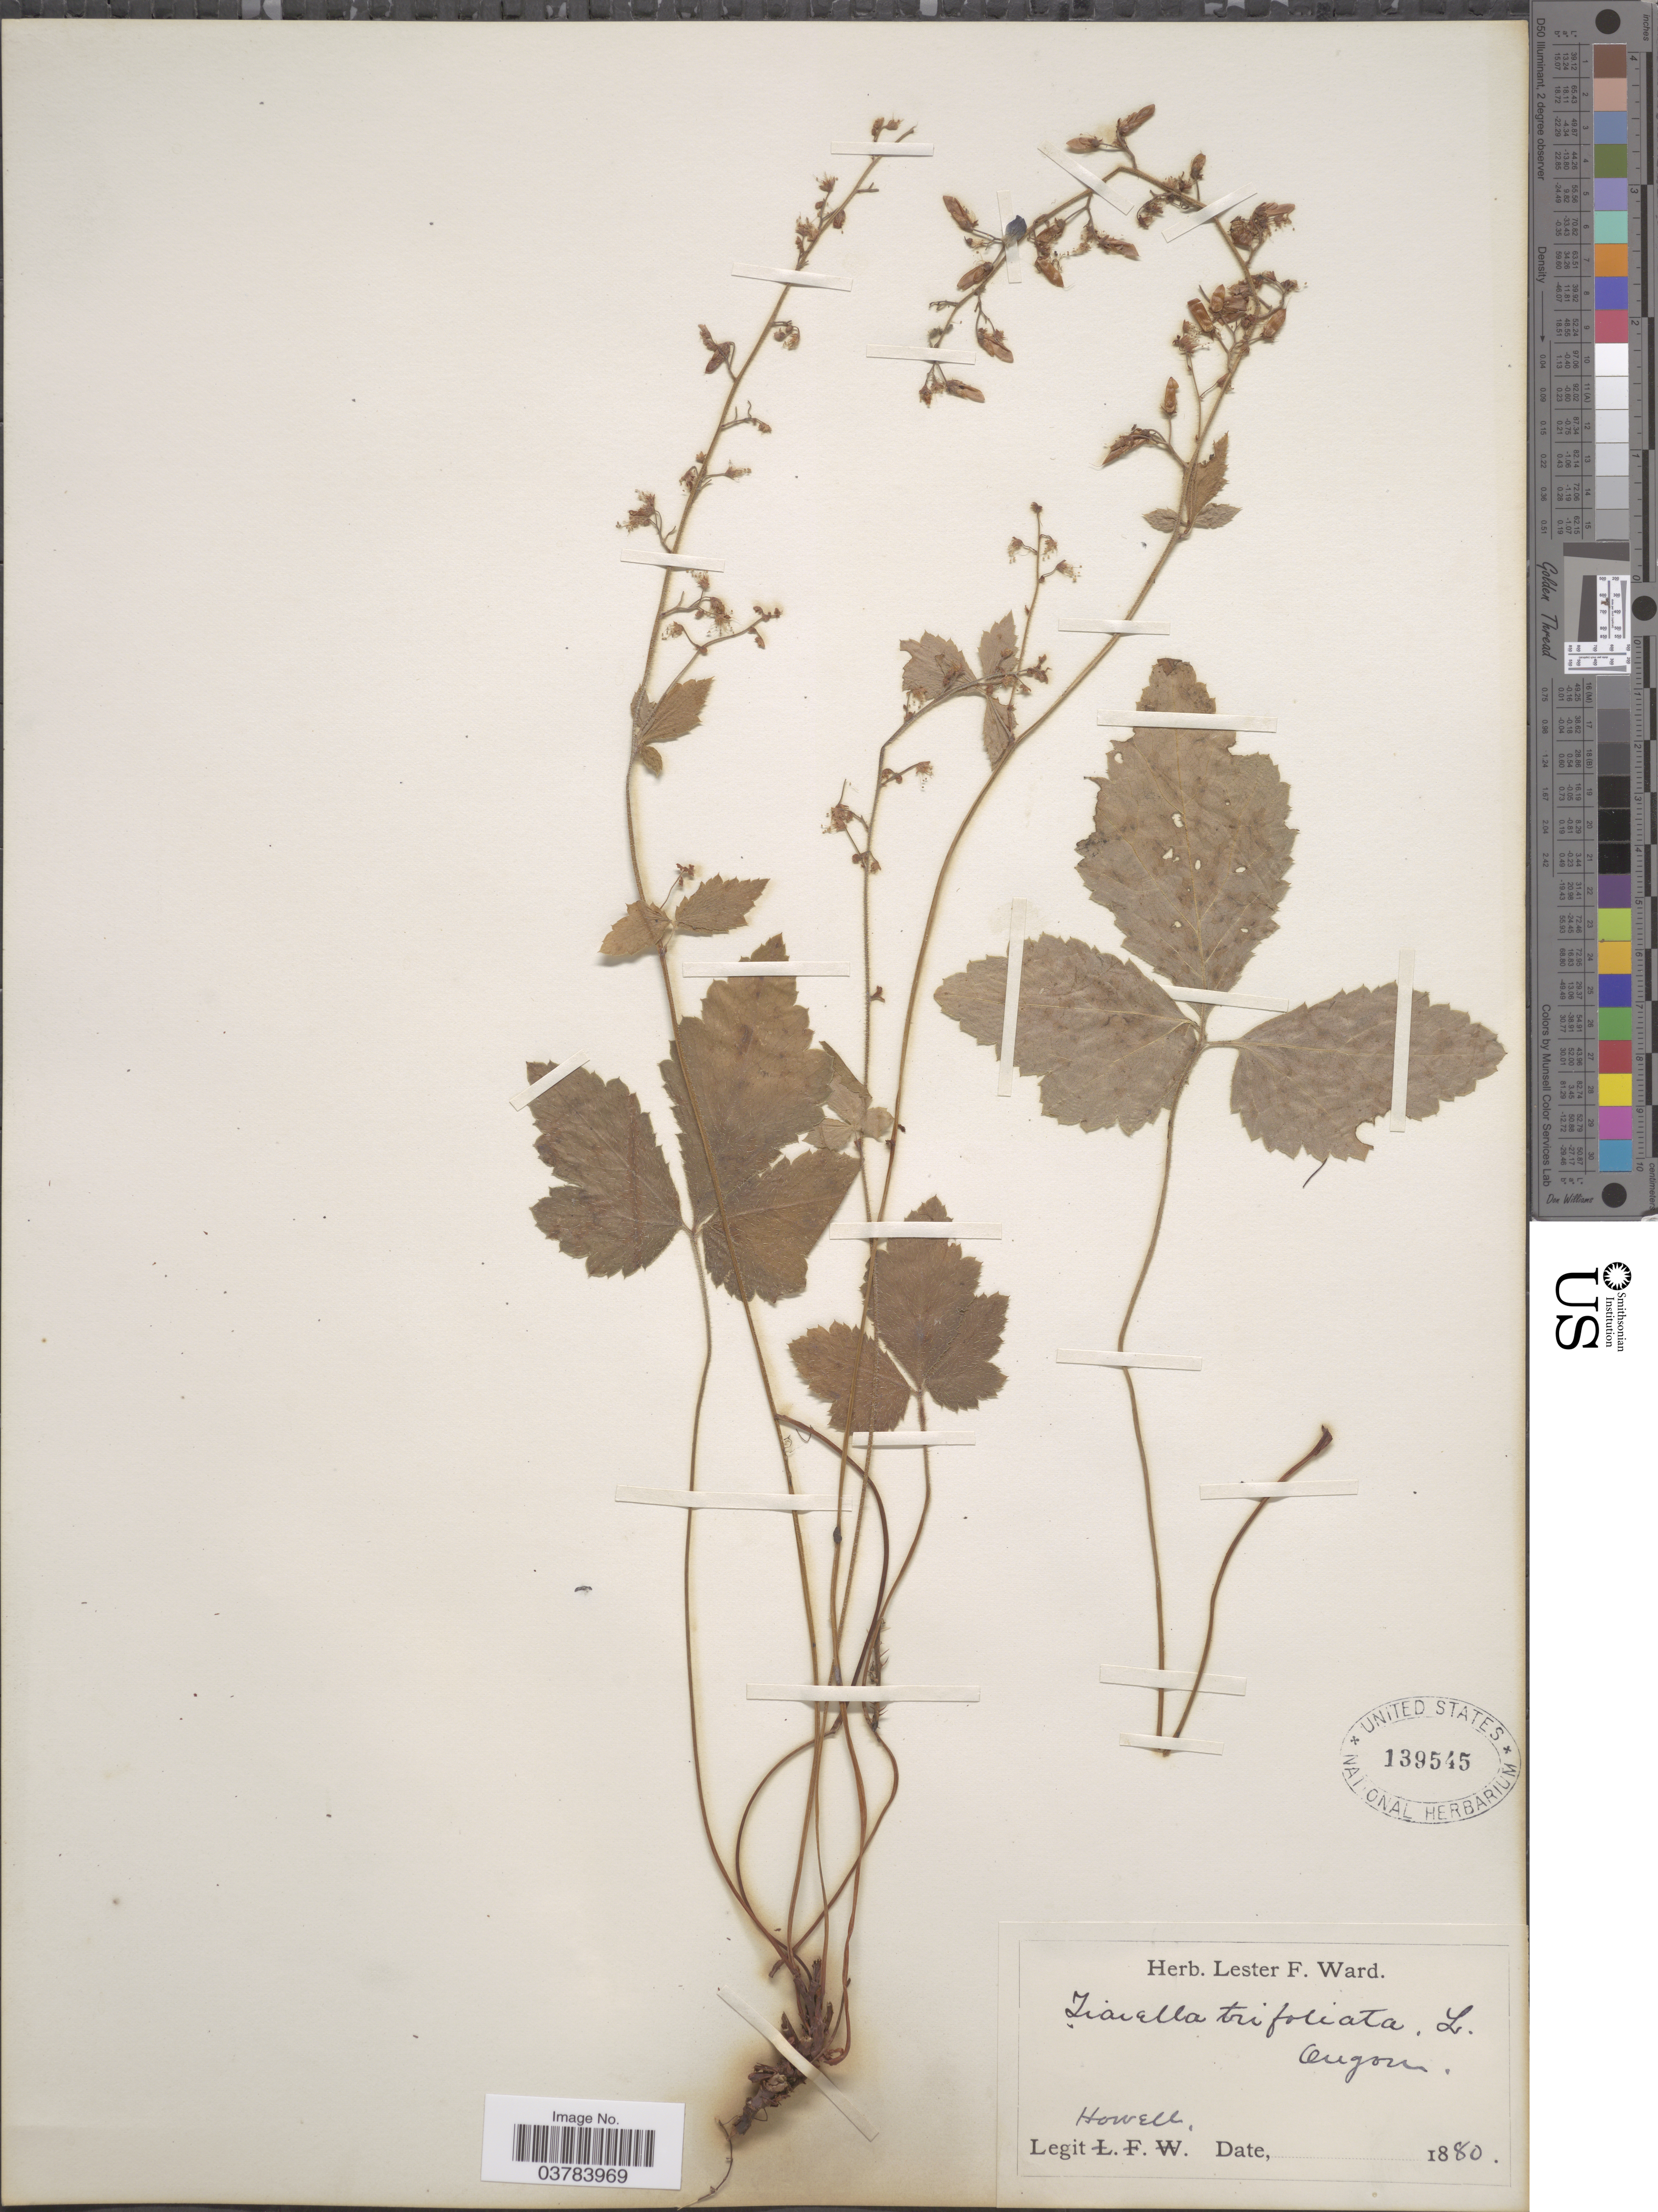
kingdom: Plantae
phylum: Tracheophyta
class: Magnoliopsida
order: Saxifragales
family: Saxifragaceae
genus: Tiarella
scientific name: Tiarella trifoliata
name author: L.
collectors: -. Howell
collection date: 1880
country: United States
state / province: Oregon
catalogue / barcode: US 139545